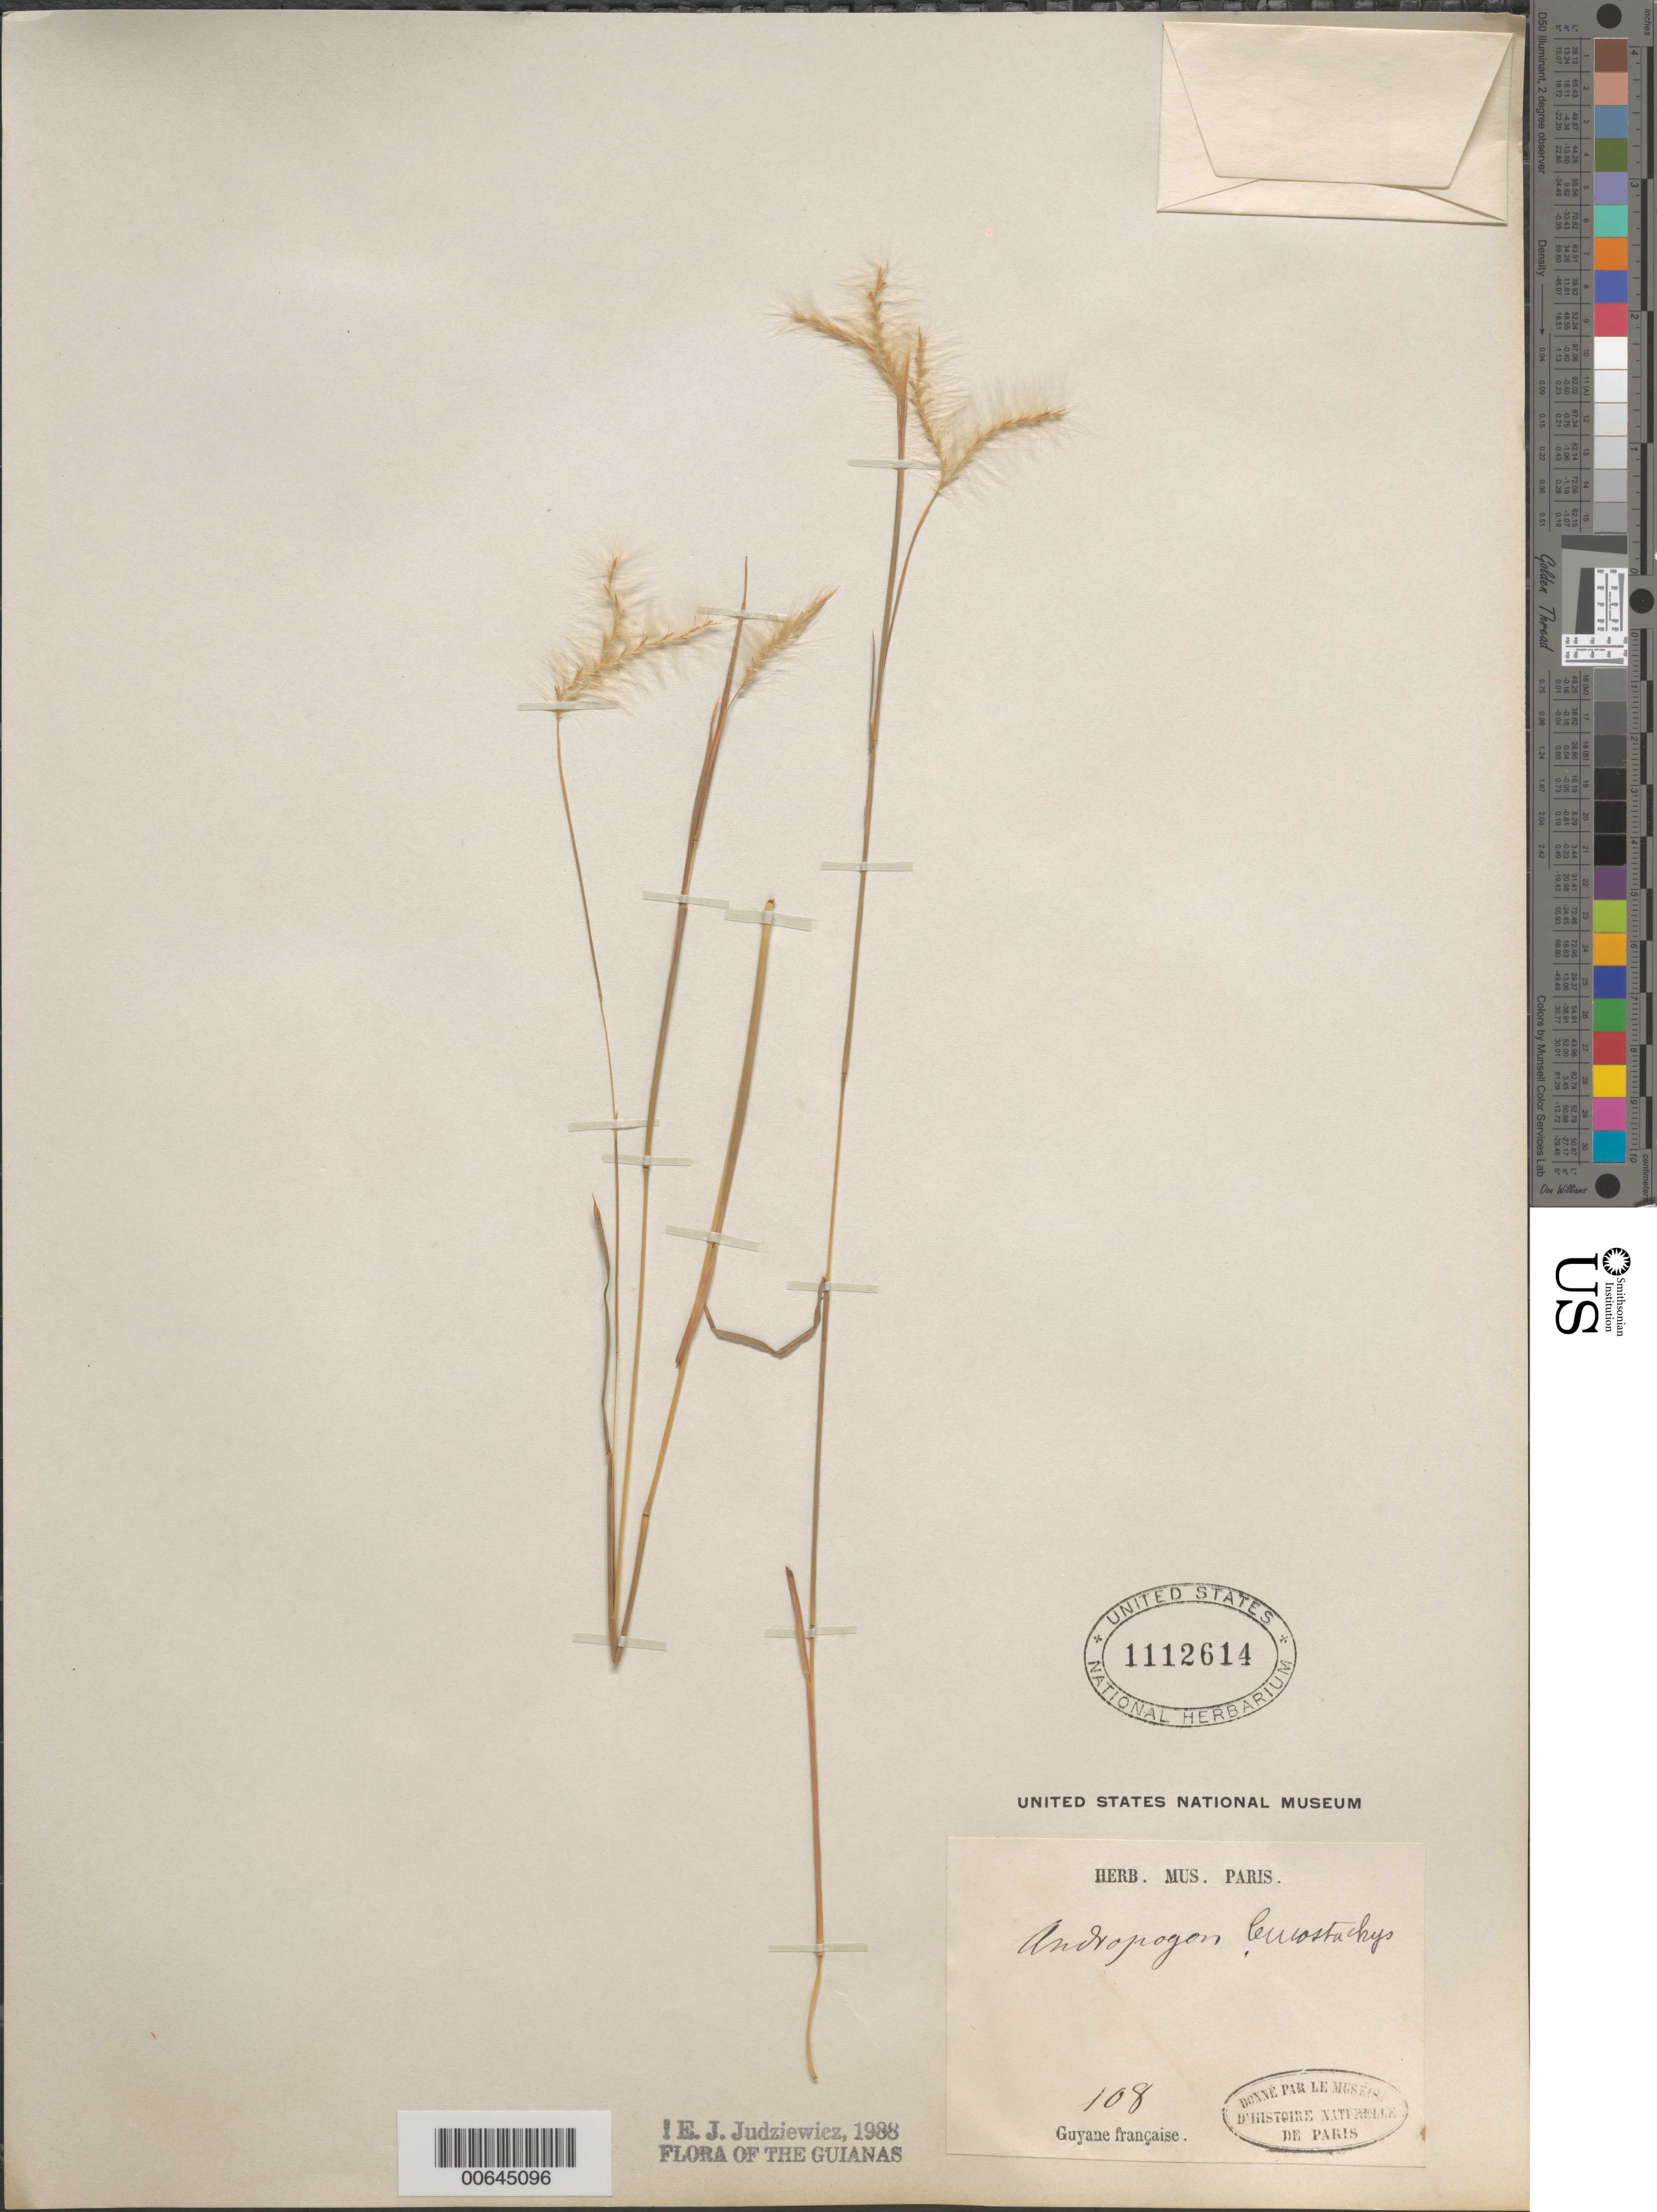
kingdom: Plantae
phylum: Tracheophyta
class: Liliopsida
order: Poales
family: Poaceae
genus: Andropogon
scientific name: Andropogon leucostachyus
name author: Kunth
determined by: Judziewicz, E. J.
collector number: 108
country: French Guiana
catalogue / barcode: US 1112614